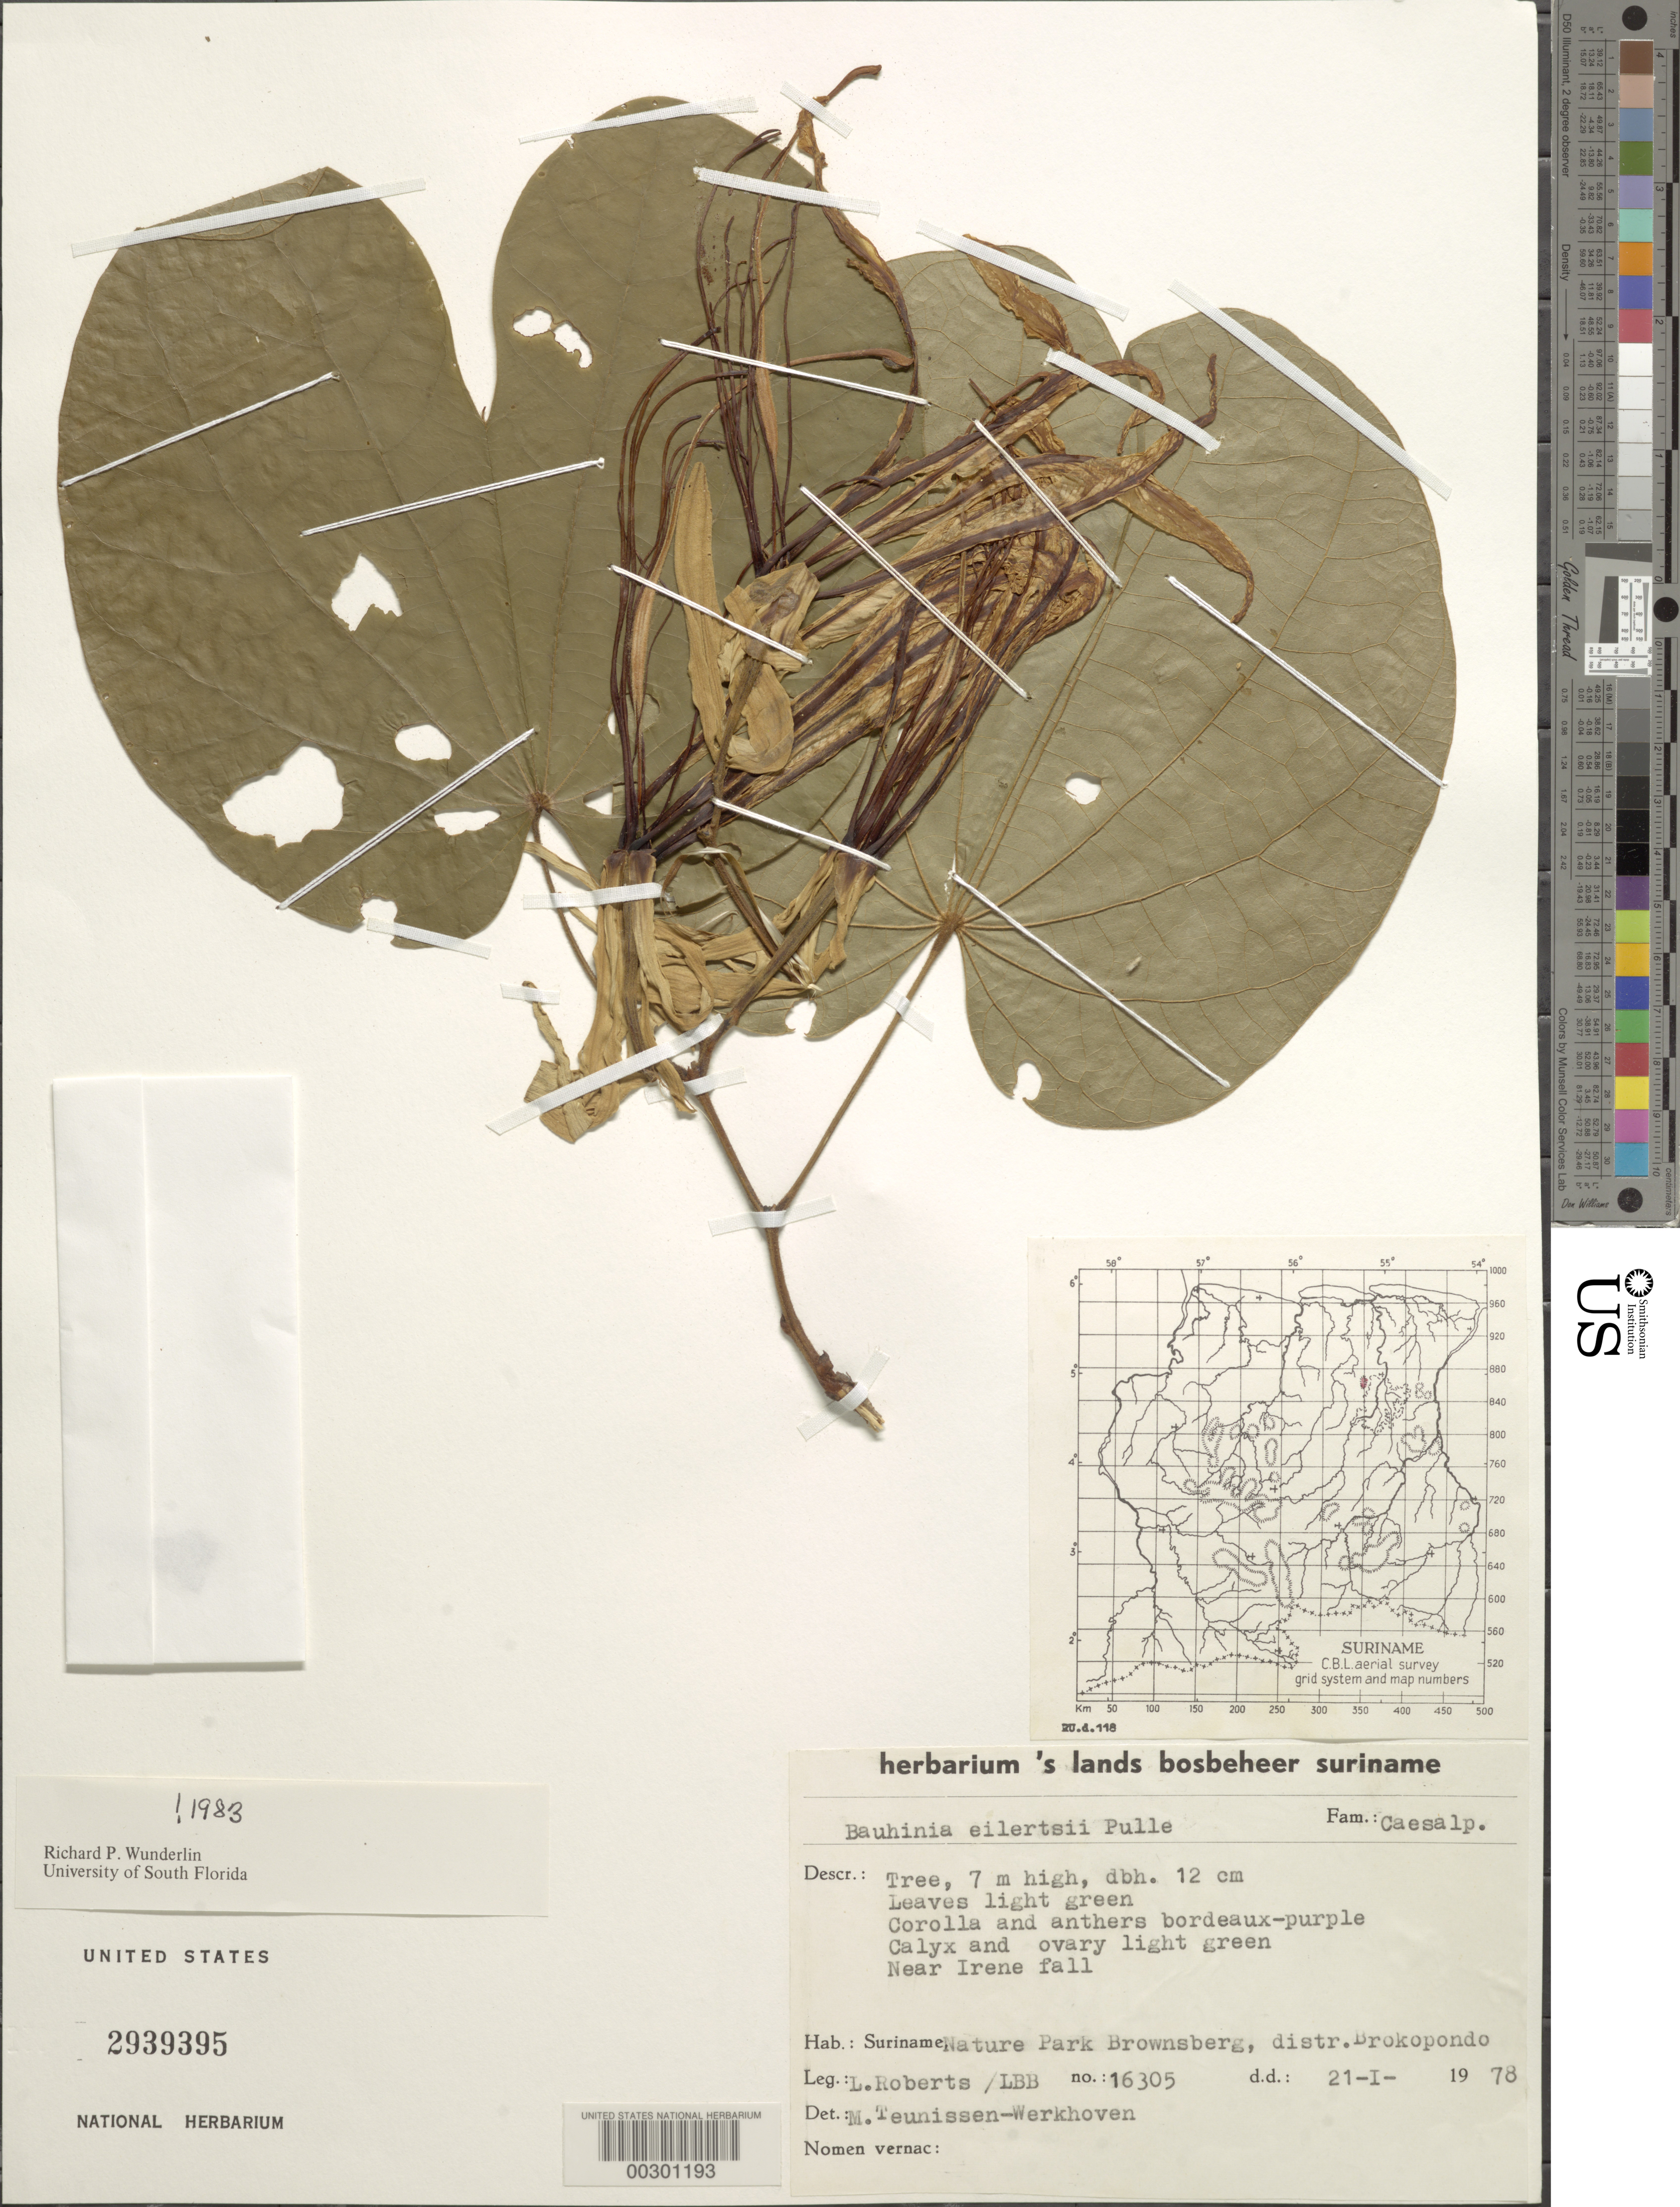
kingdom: Plantae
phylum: Tracheophyta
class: Magnoliopsida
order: Fabales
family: Fabaceae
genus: Bauhinia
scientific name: Bauhinia eilertsii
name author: Pulle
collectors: L. Roberts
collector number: L.b.b. No. 16305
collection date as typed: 21 Jan 1978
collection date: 1978-01-21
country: Suriname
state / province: Brokopondo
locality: Nature park, brownsberg, near irene fall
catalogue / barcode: US 2939395